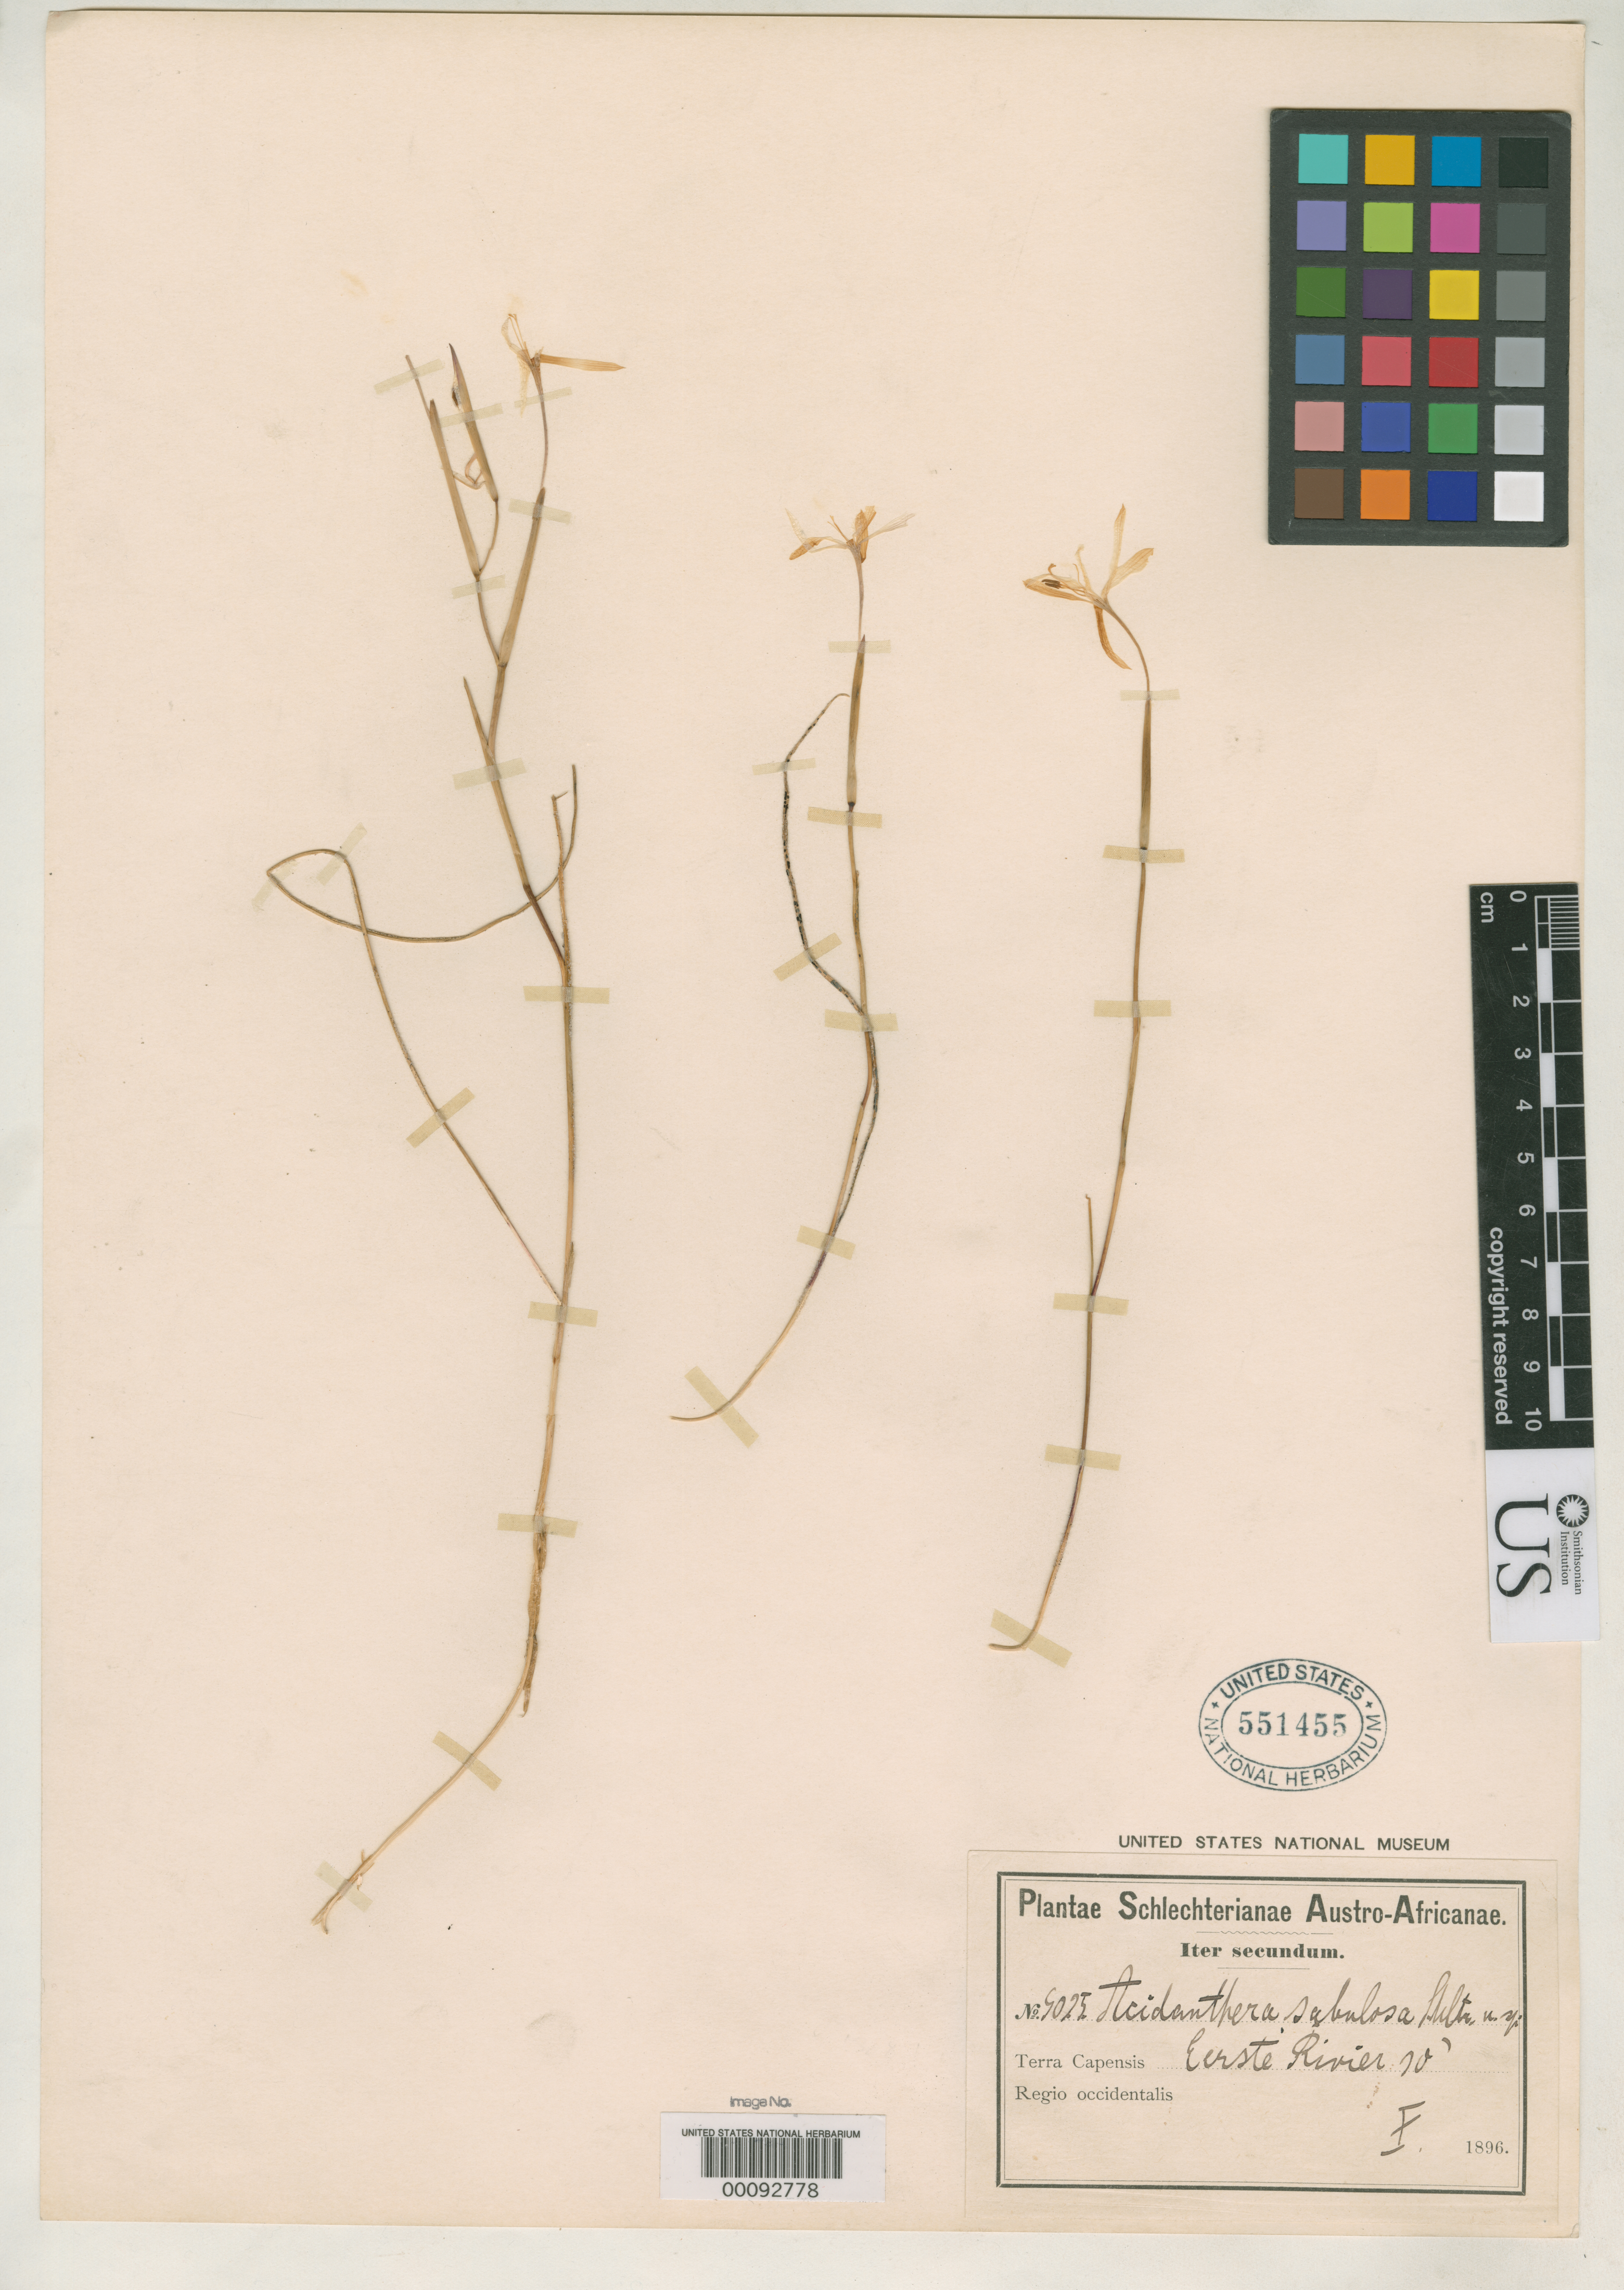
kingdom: Plantae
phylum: Tracheophyta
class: Liliopsida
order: Asparagales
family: Iridaceae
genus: Acidanthera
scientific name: Acidanthera sabulosa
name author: Schltr.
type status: Isotype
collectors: F. R. R. Schlechter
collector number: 9025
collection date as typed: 19 Oct 1896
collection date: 1896-10-19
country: South Africa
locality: Southwestern region, Erste River.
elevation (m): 15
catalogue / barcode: US 551455